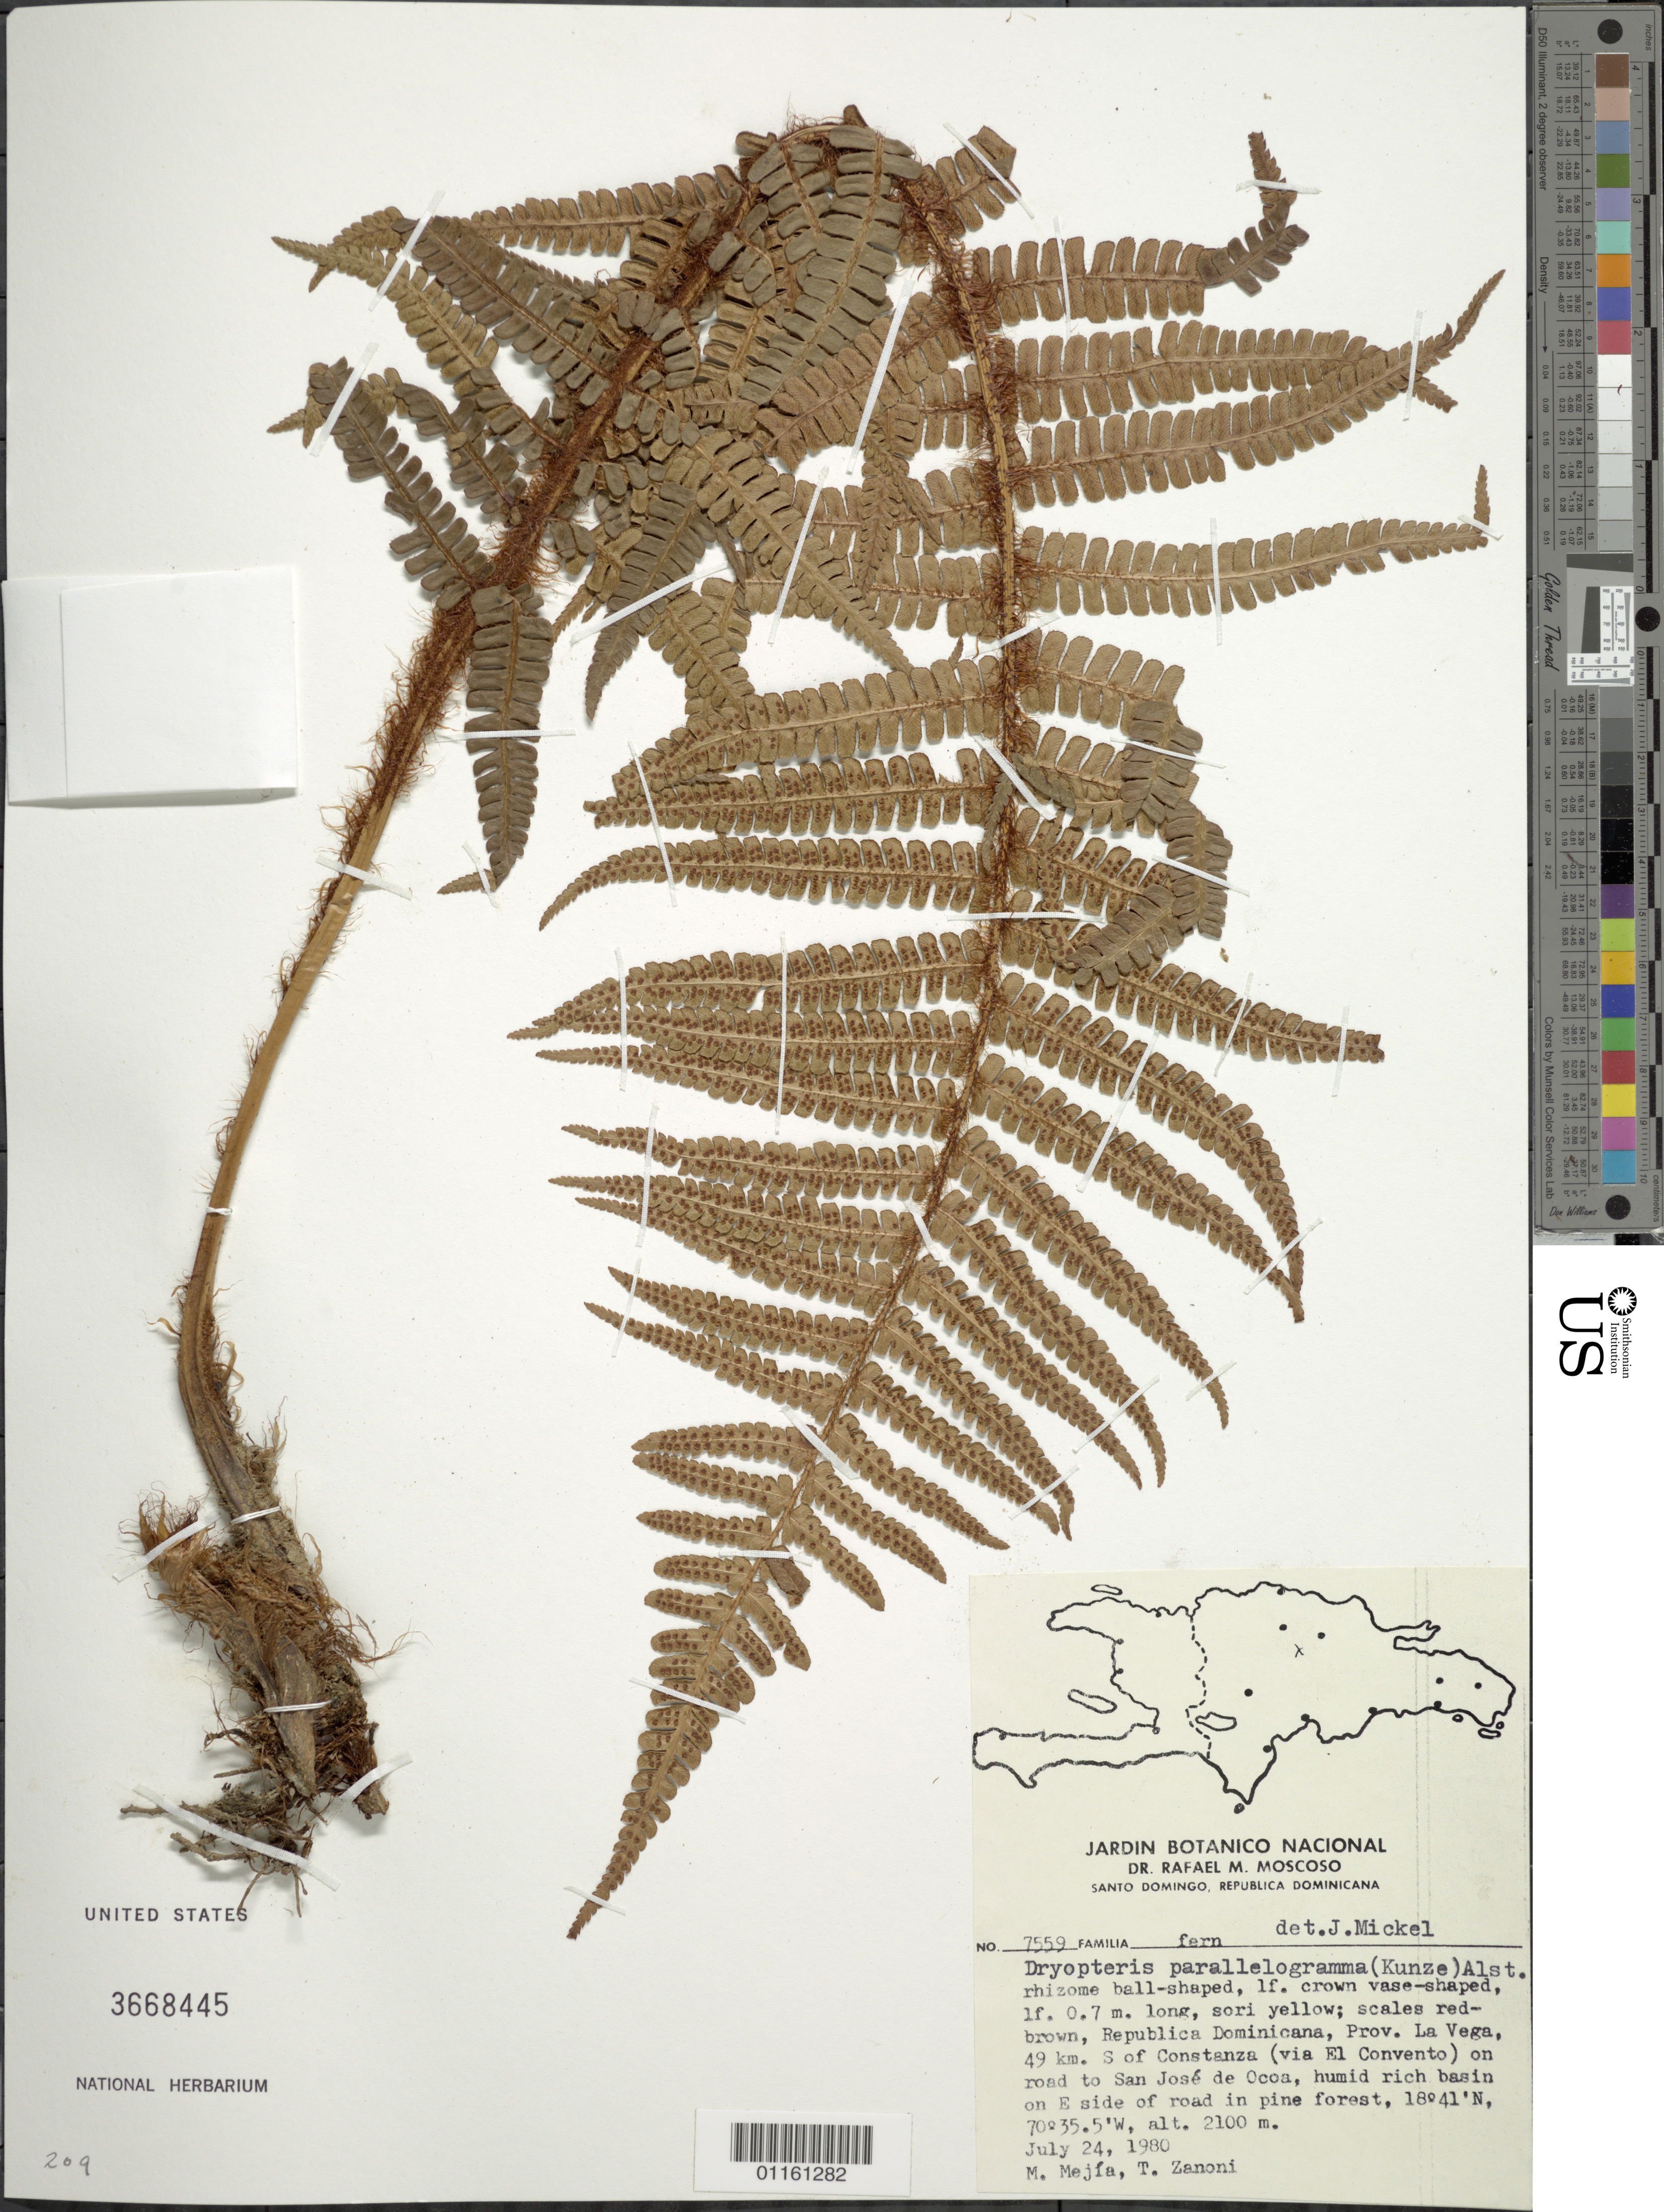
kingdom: Plantae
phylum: Tracheophyta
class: Polypodiopsida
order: Polypodiales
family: Dryopteridaceae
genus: Dryopteris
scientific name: Dryopteris wallichiana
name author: (Spreng.) Hyl.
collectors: M. Mejfa & T. A. Zanoni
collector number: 7555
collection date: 1980-07-24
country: Dominican Republic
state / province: La Vega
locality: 49 km S of Constanza ( via El Convento ) on road to San Jose de Ocoa.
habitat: Humid rich basin on E side of road in pine forest.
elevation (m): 2100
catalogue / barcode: US 3668445